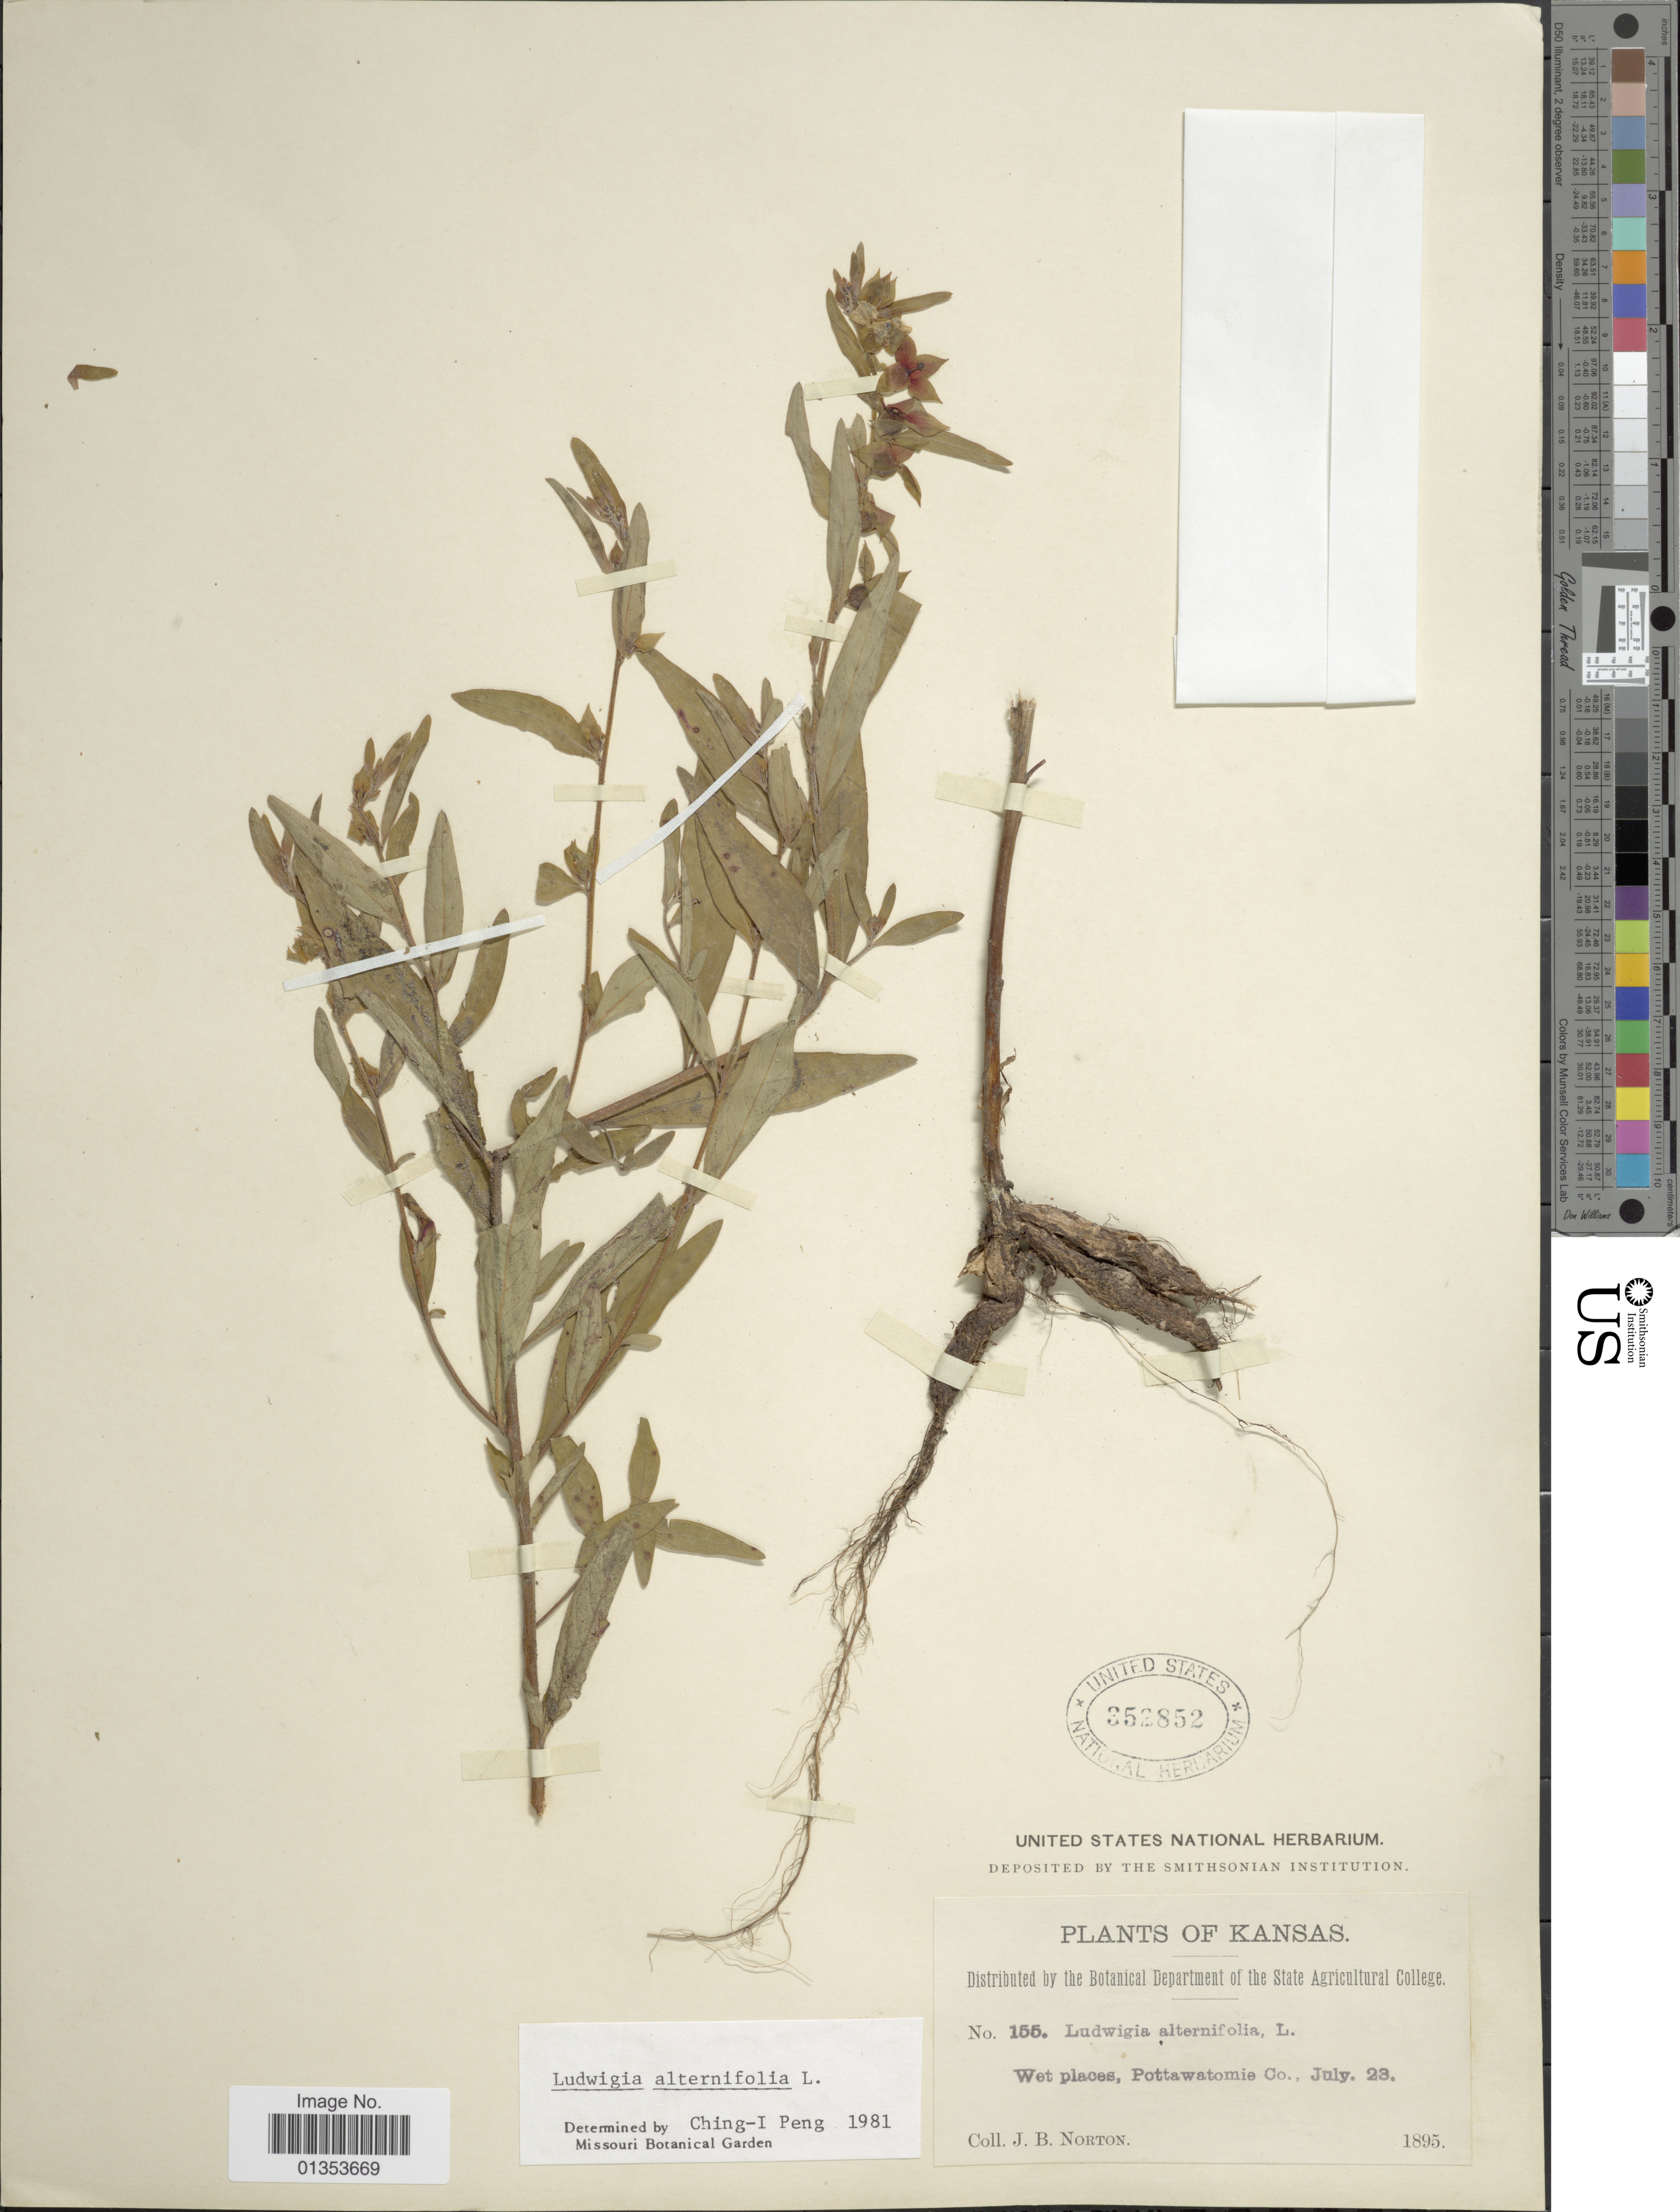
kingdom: Plantae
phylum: Tracheophyta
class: Magnoliopsida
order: Myrtales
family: Onagraceae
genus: Ludwigia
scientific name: Ludwigia alternifolia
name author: L.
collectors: J. B. Norton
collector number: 155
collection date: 1895-07-28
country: United States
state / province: Kansas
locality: Wet places, Pottawatomie Co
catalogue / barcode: US 352852